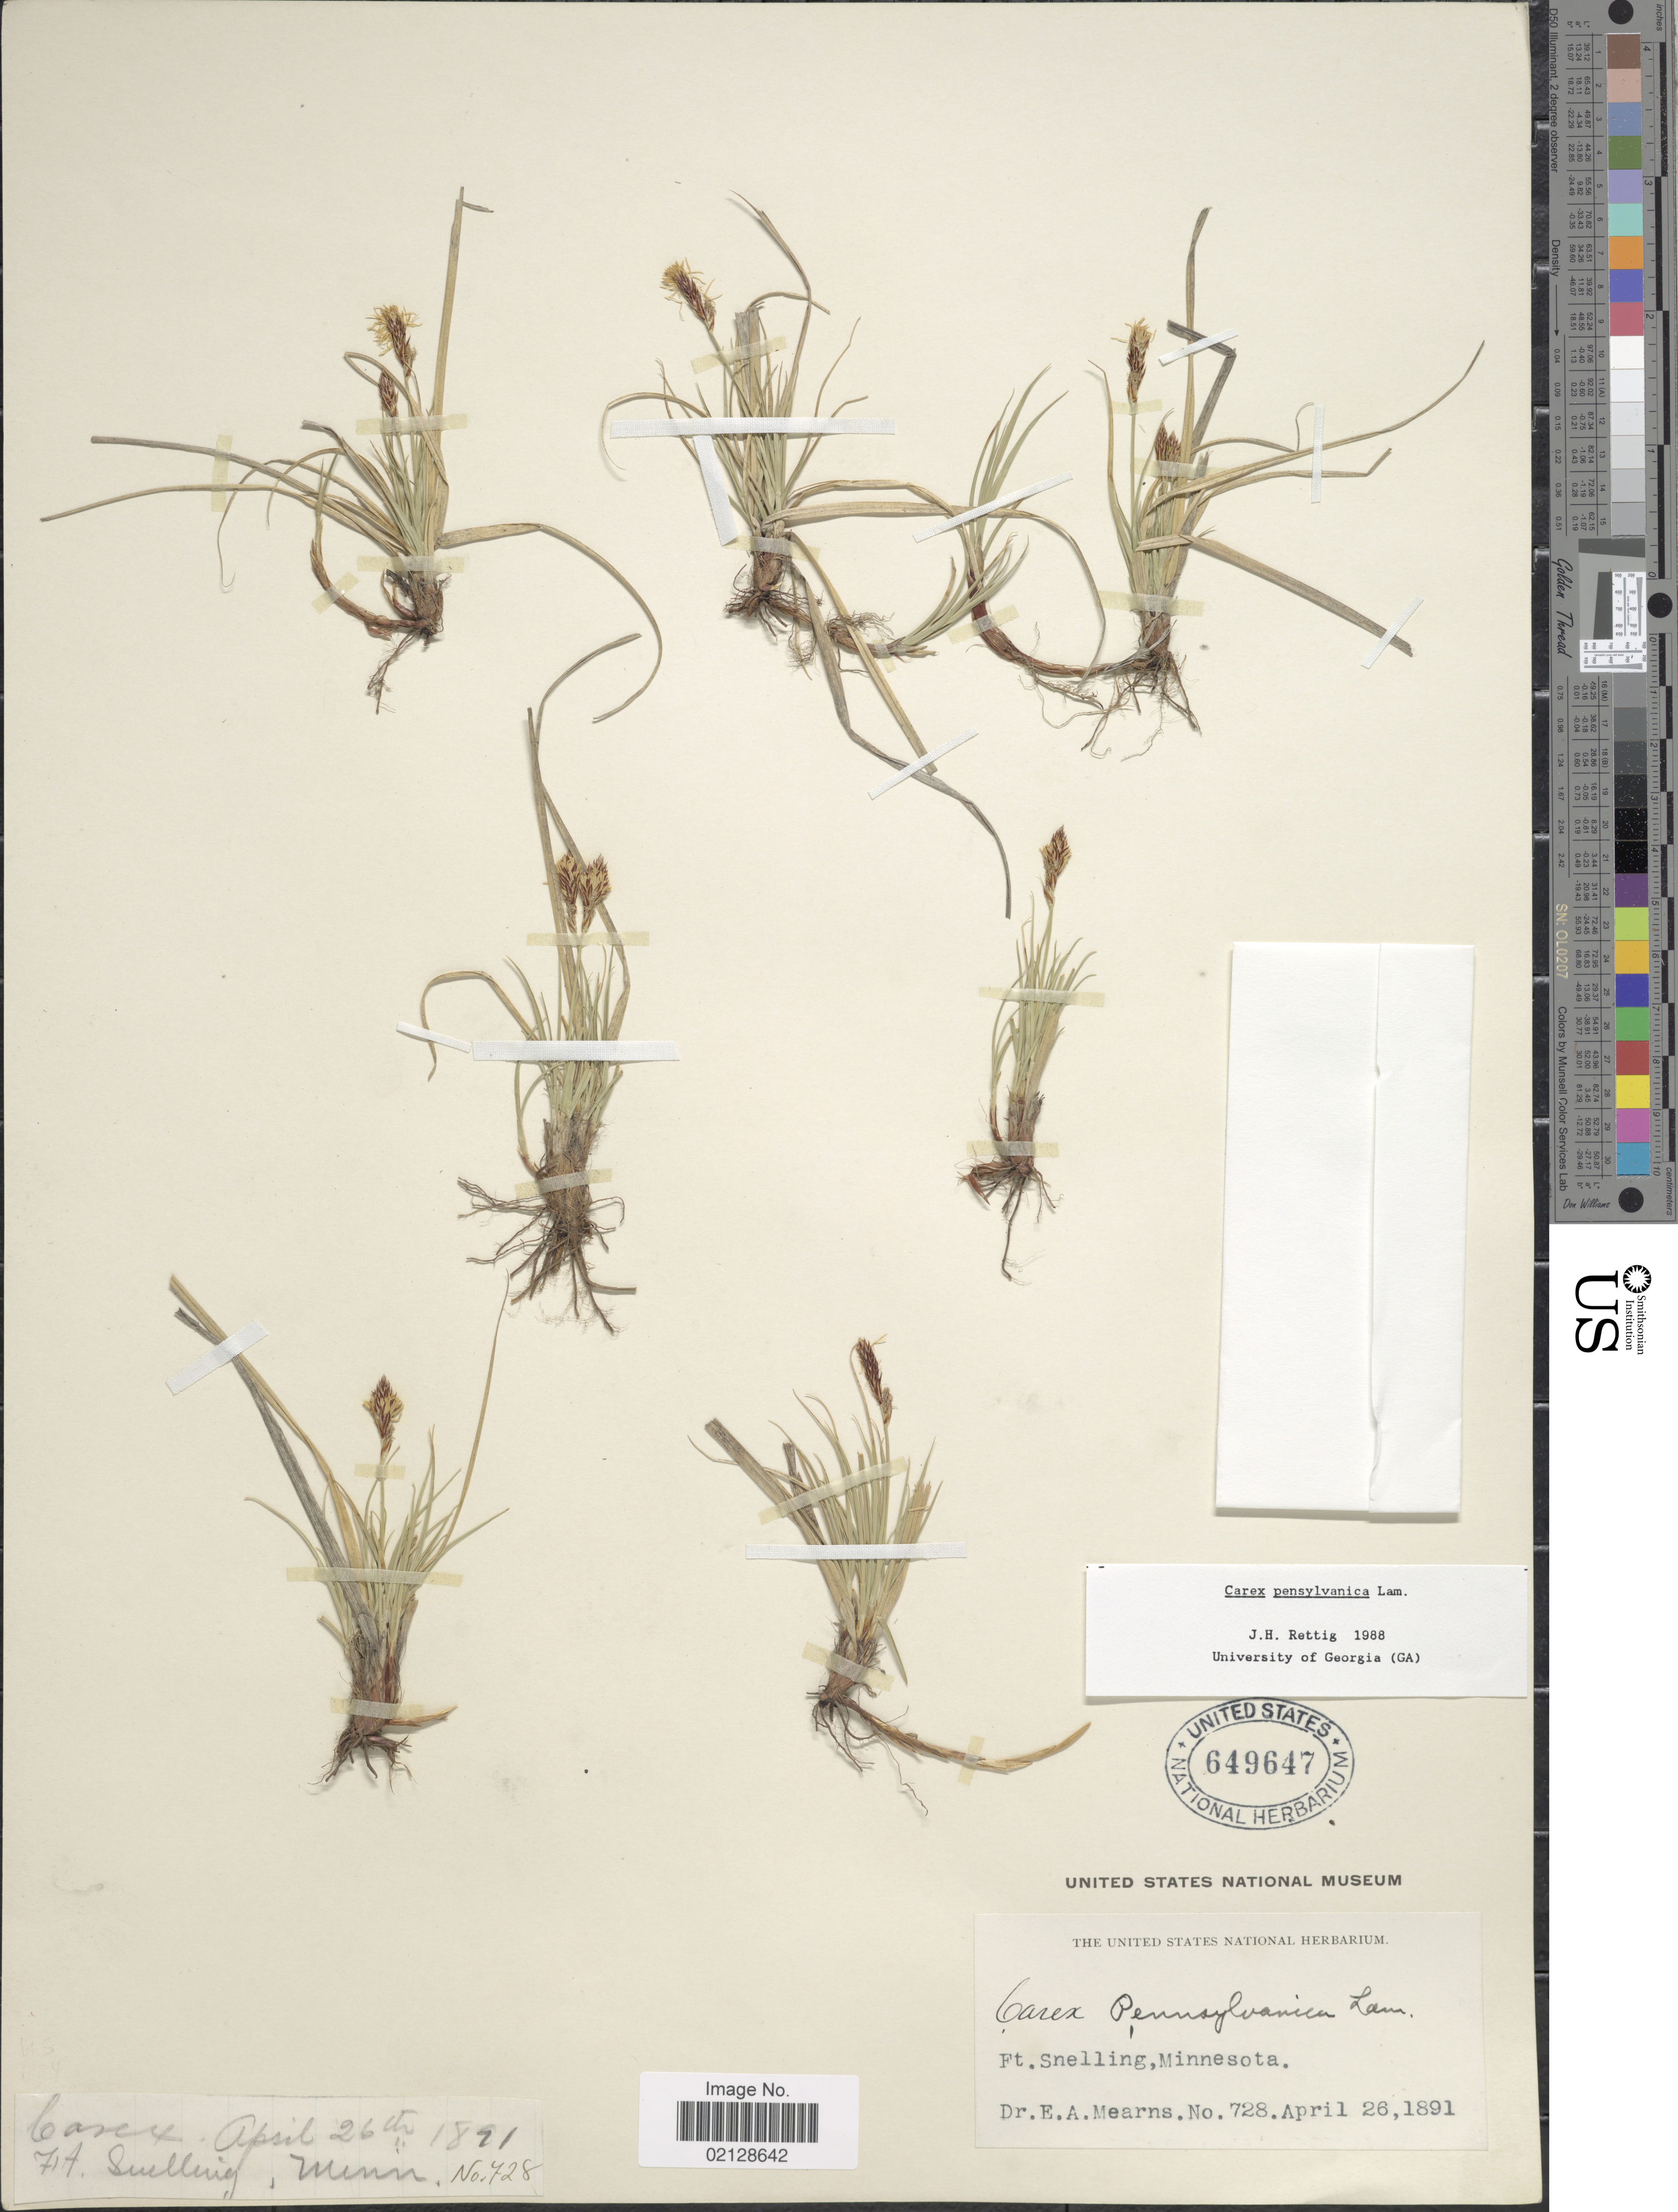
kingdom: Plantae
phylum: Tracheophyta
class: Liliopsida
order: Poales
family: Cyperaceae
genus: Carex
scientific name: Carex pensylvanica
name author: Lam.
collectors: E. A. Mearns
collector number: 728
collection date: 1891-04-26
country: United States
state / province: Minnesota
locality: Ft. Snelling, Minnesota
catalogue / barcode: US 649647